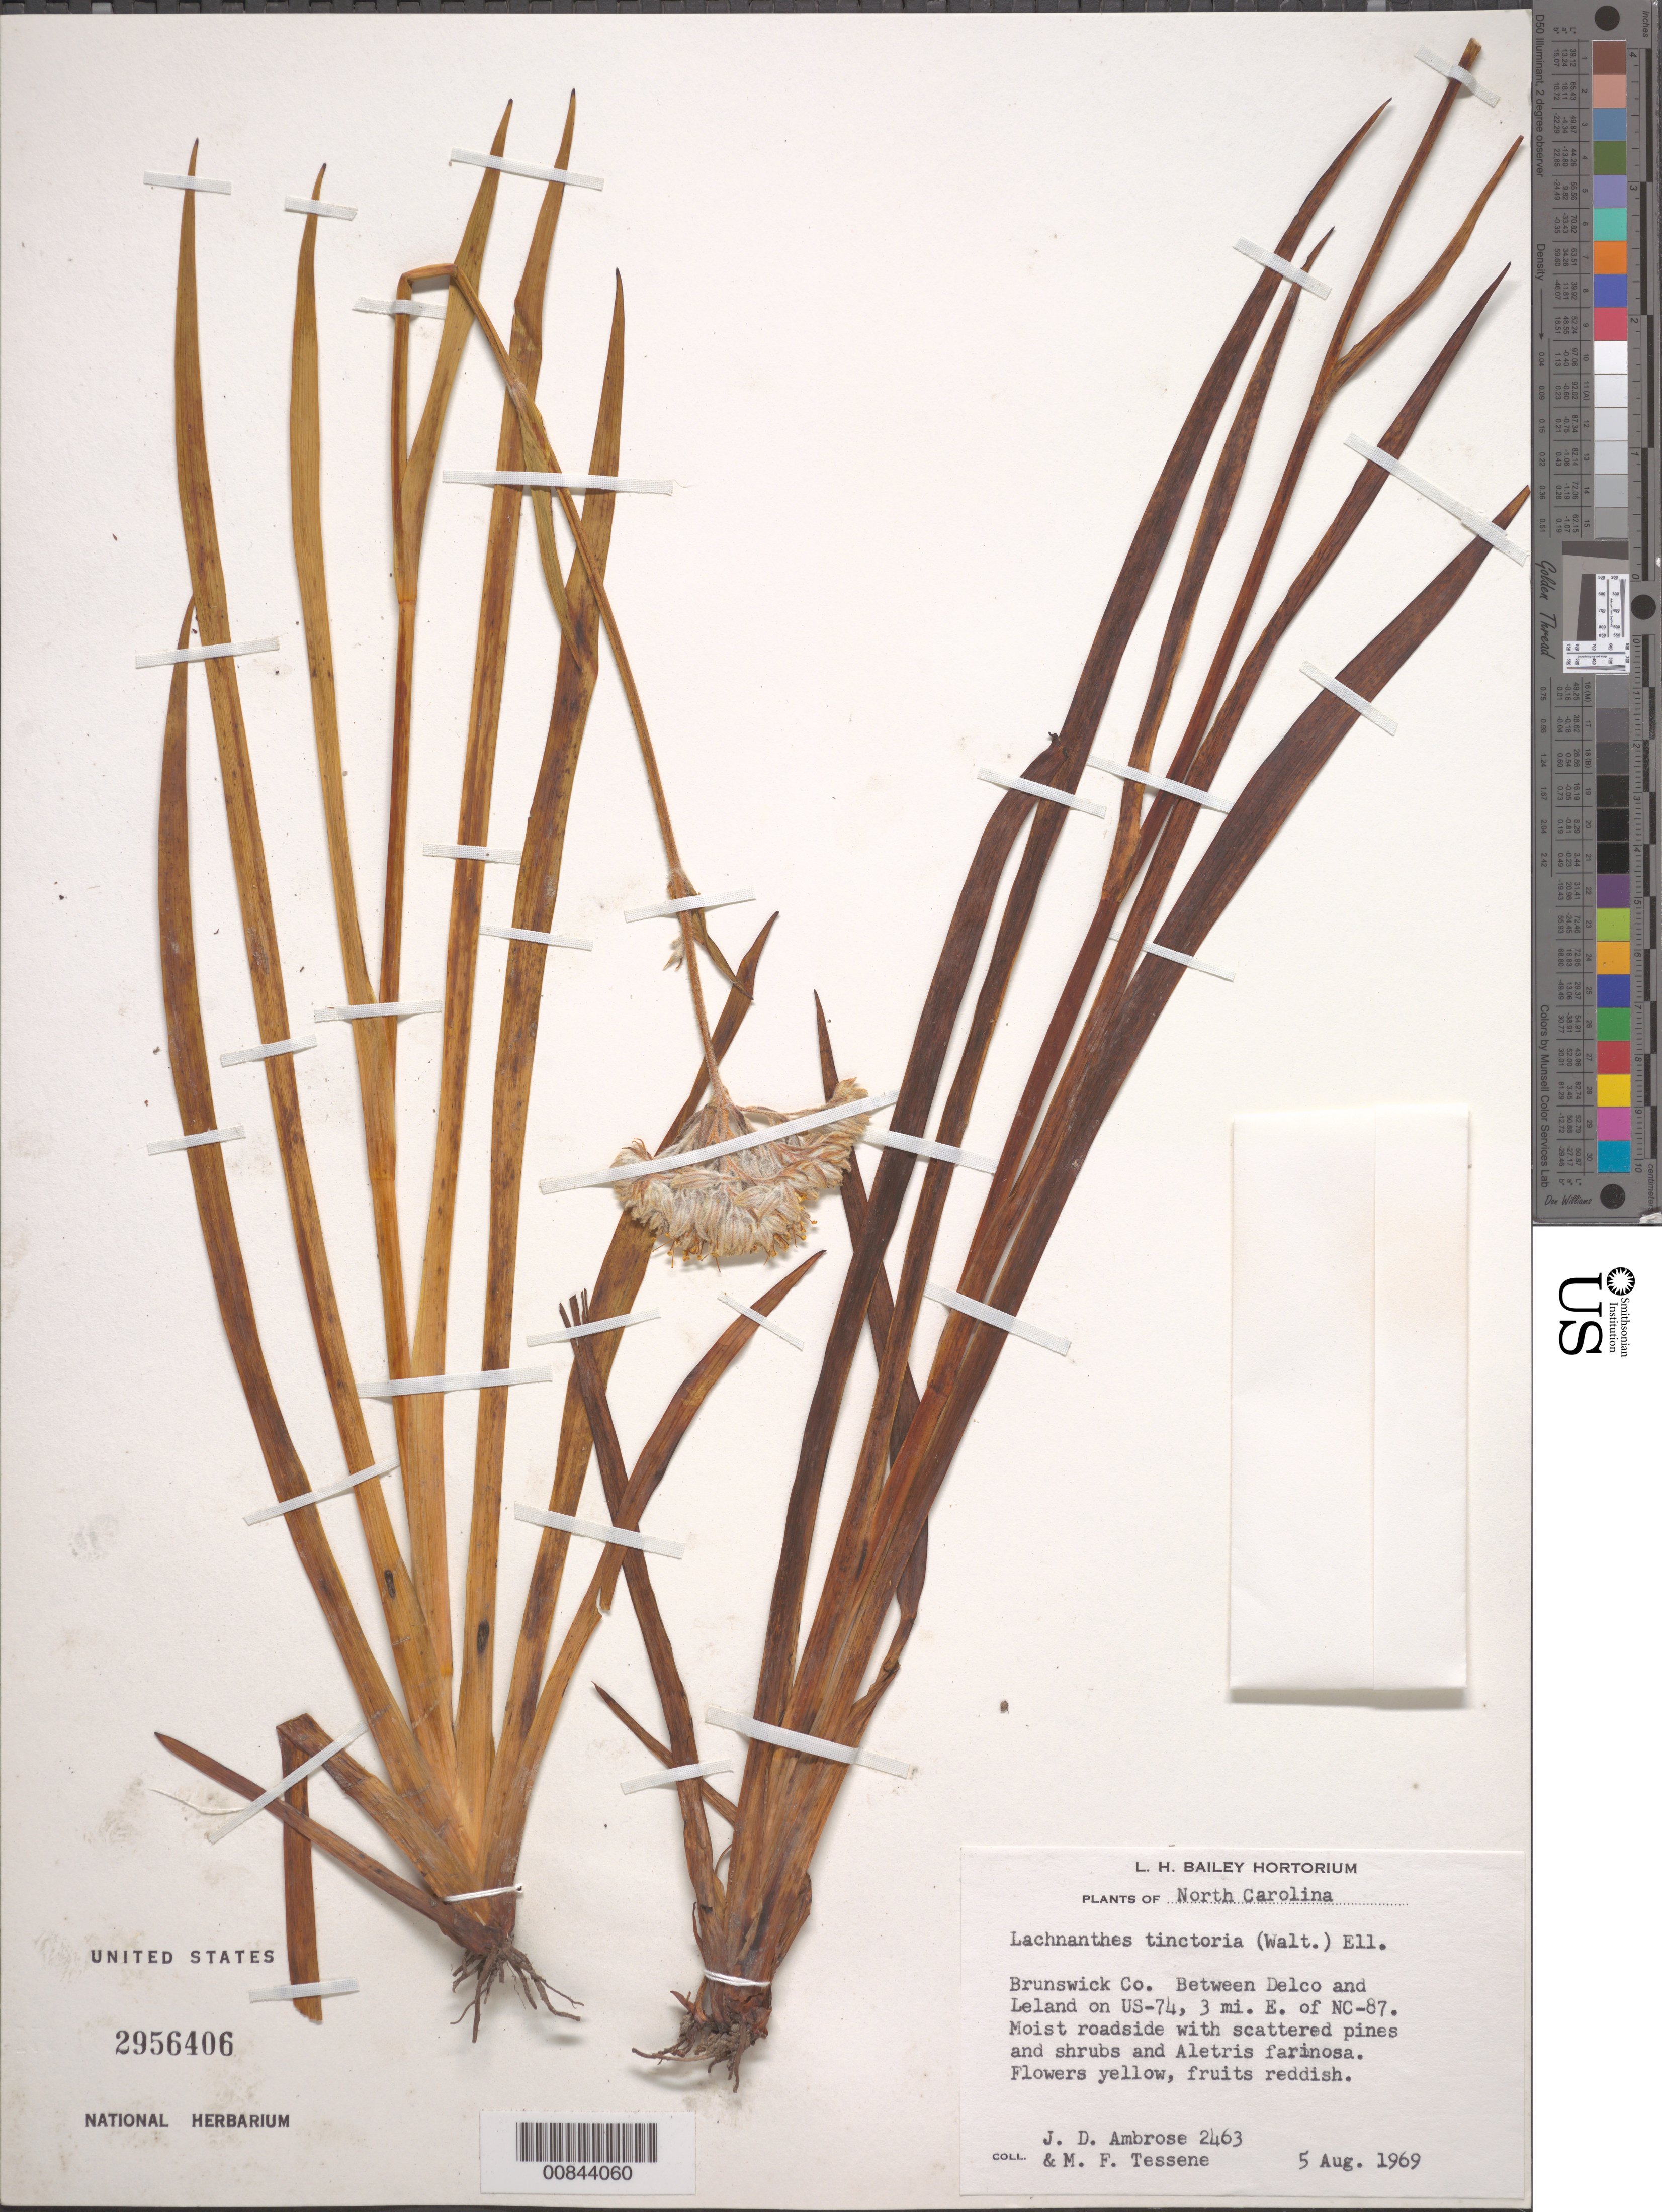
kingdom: Plantae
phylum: Tracheophyta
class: Liliopsida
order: Commelinales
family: Haemodoraceae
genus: Lachnanthes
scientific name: Lachnanthes tinctoria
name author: (Walter ex J.F. Gmel.) Elliott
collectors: J. D. Ambrose et al.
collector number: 2463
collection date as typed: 05 Aug 1969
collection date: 1969-08-05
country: United States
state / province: North Carolina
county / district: Brunswick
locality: Between Delco and Leland on US - 74, E of NC-87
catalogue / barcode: US 2956406